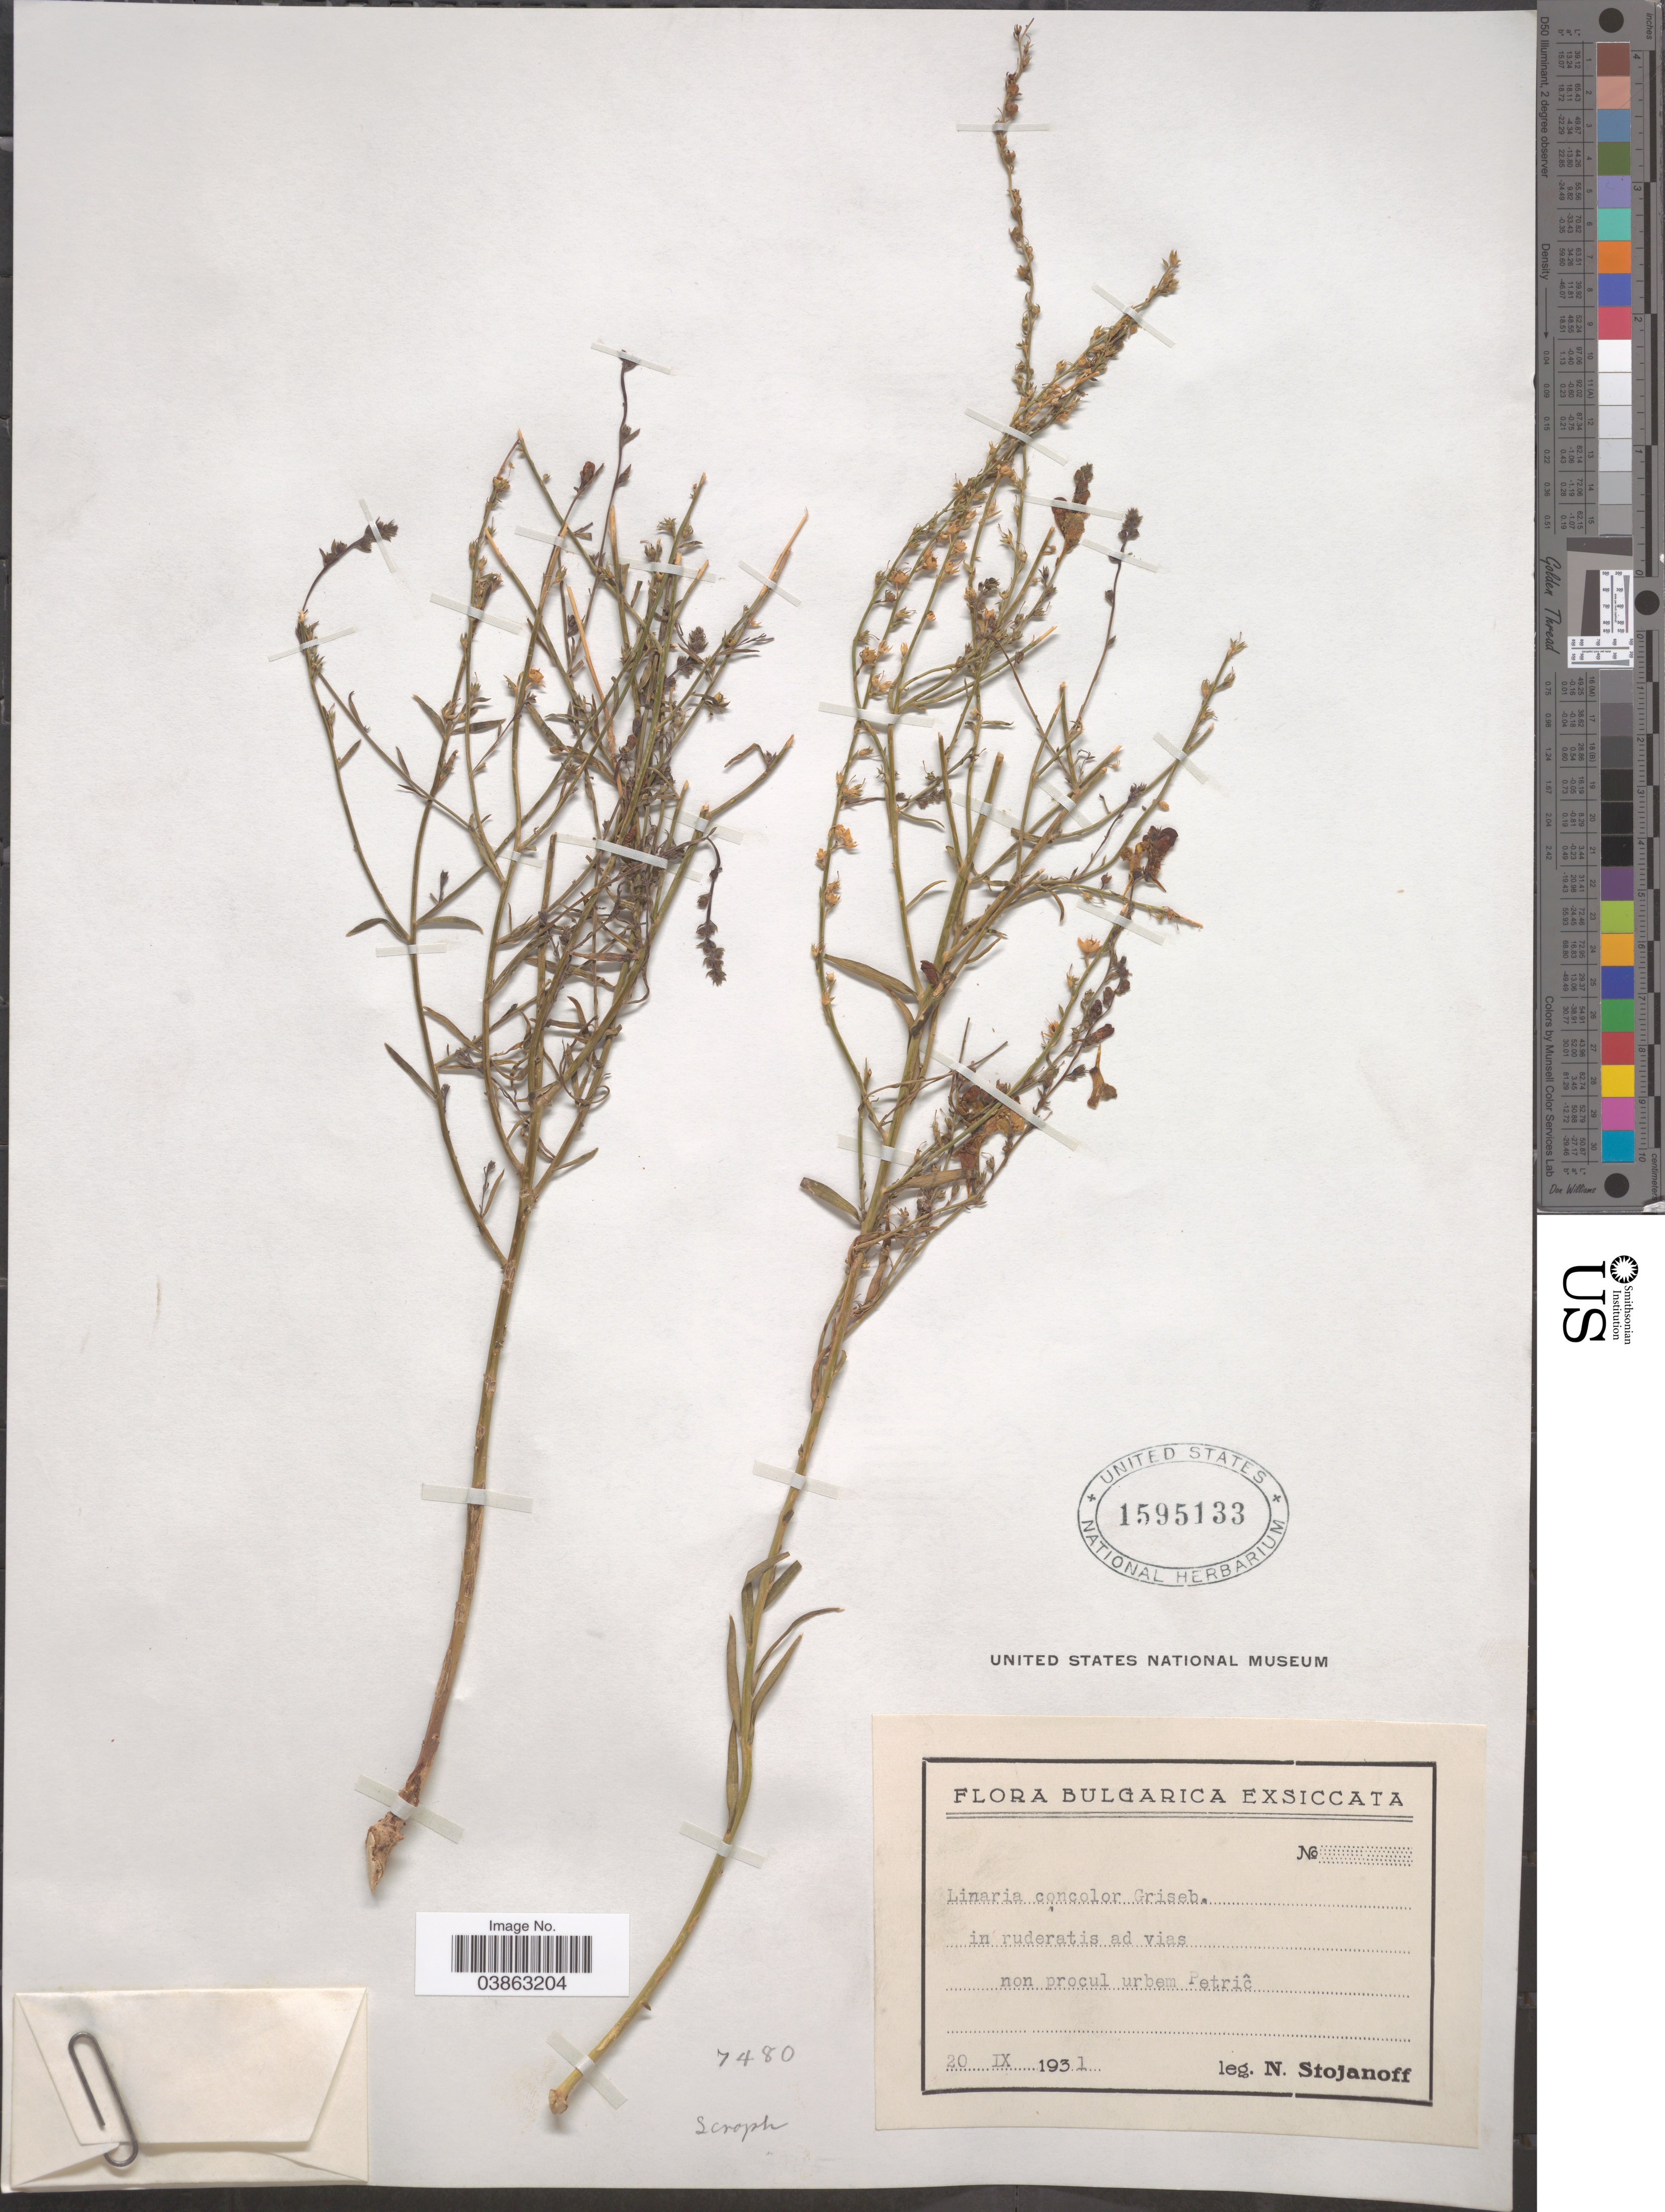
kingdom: Plantae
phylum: Tracheophyta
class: Magnoliopsida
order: Lamiales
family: Plantaginaceae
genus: Linaria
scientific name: Linaria concolor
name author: Griseb.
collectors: N. Stojanoff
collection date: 1931-09-20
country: Bulgaria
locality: In ruderatis a procul urbem Petriĉ.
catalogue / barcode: US 1595133